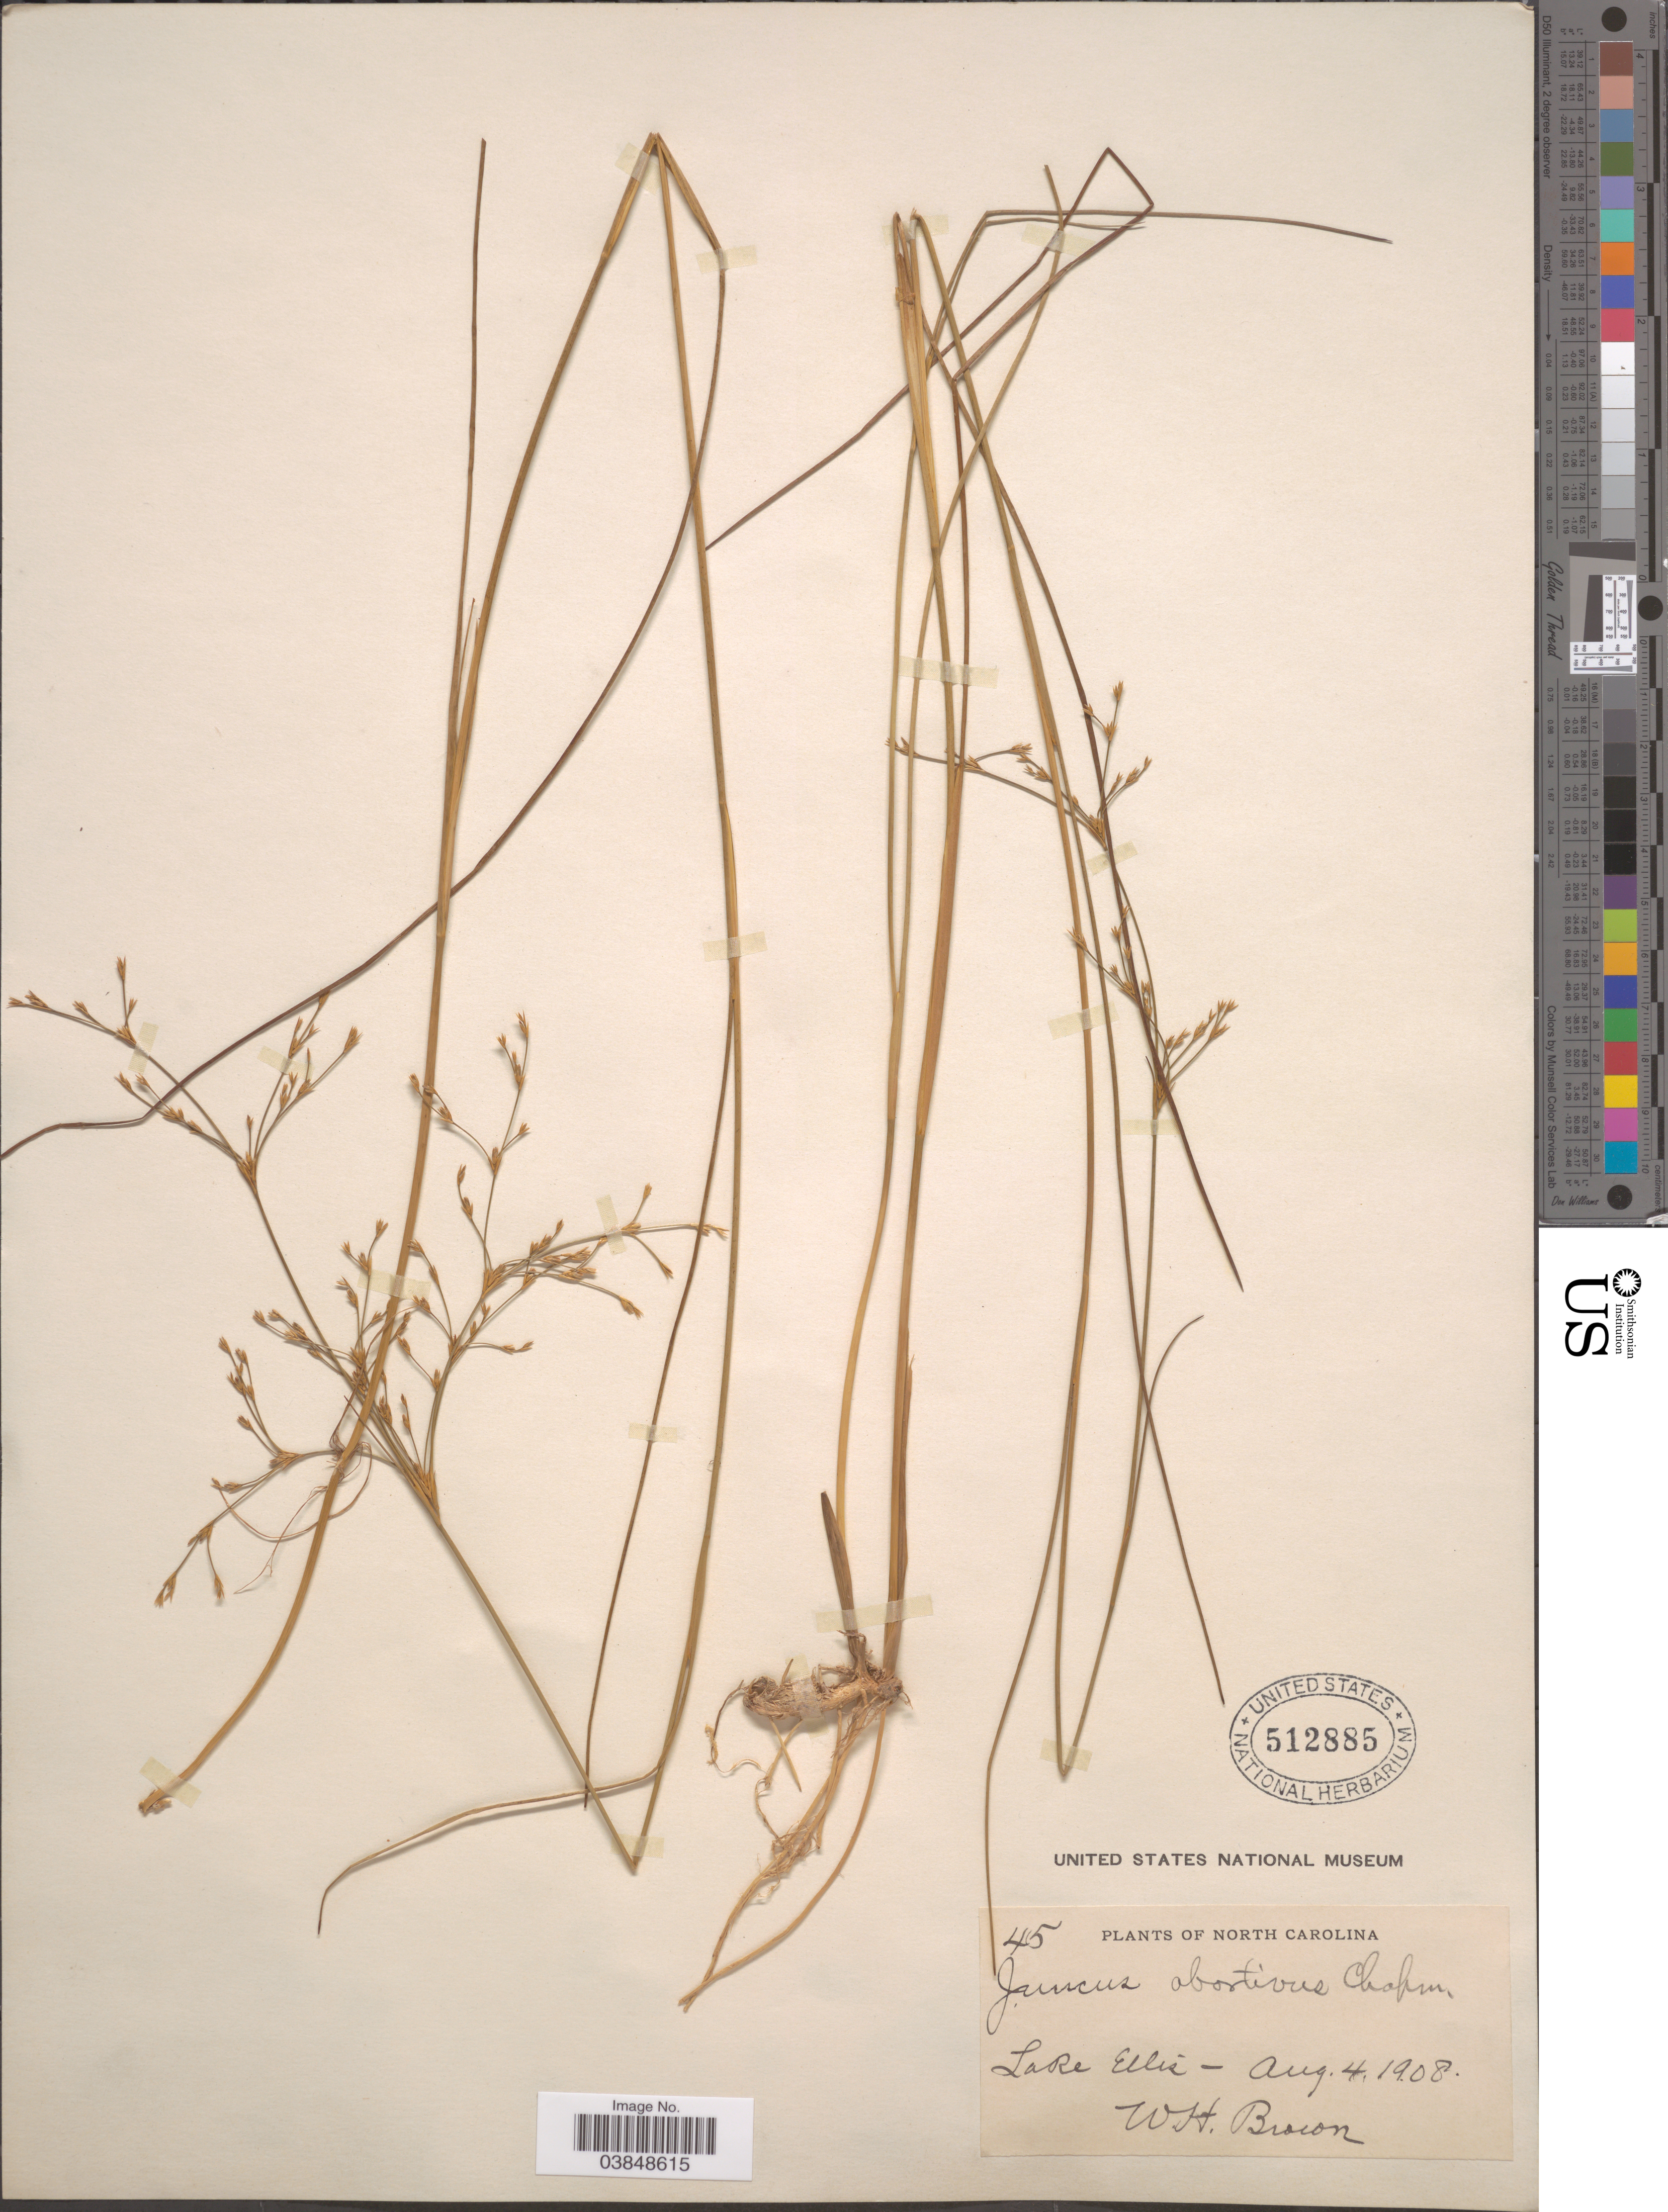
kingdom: Plantae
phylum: Tracheophyta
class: Liliopsida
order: Poales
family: Juncaceae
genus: Juncus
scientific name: Juncus abortivus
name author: Chapm.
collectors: W. H. Brown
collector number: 45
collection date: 1908-08-04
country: United States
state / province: North Carolina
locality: Lake Ellis.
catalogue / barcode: US 512885